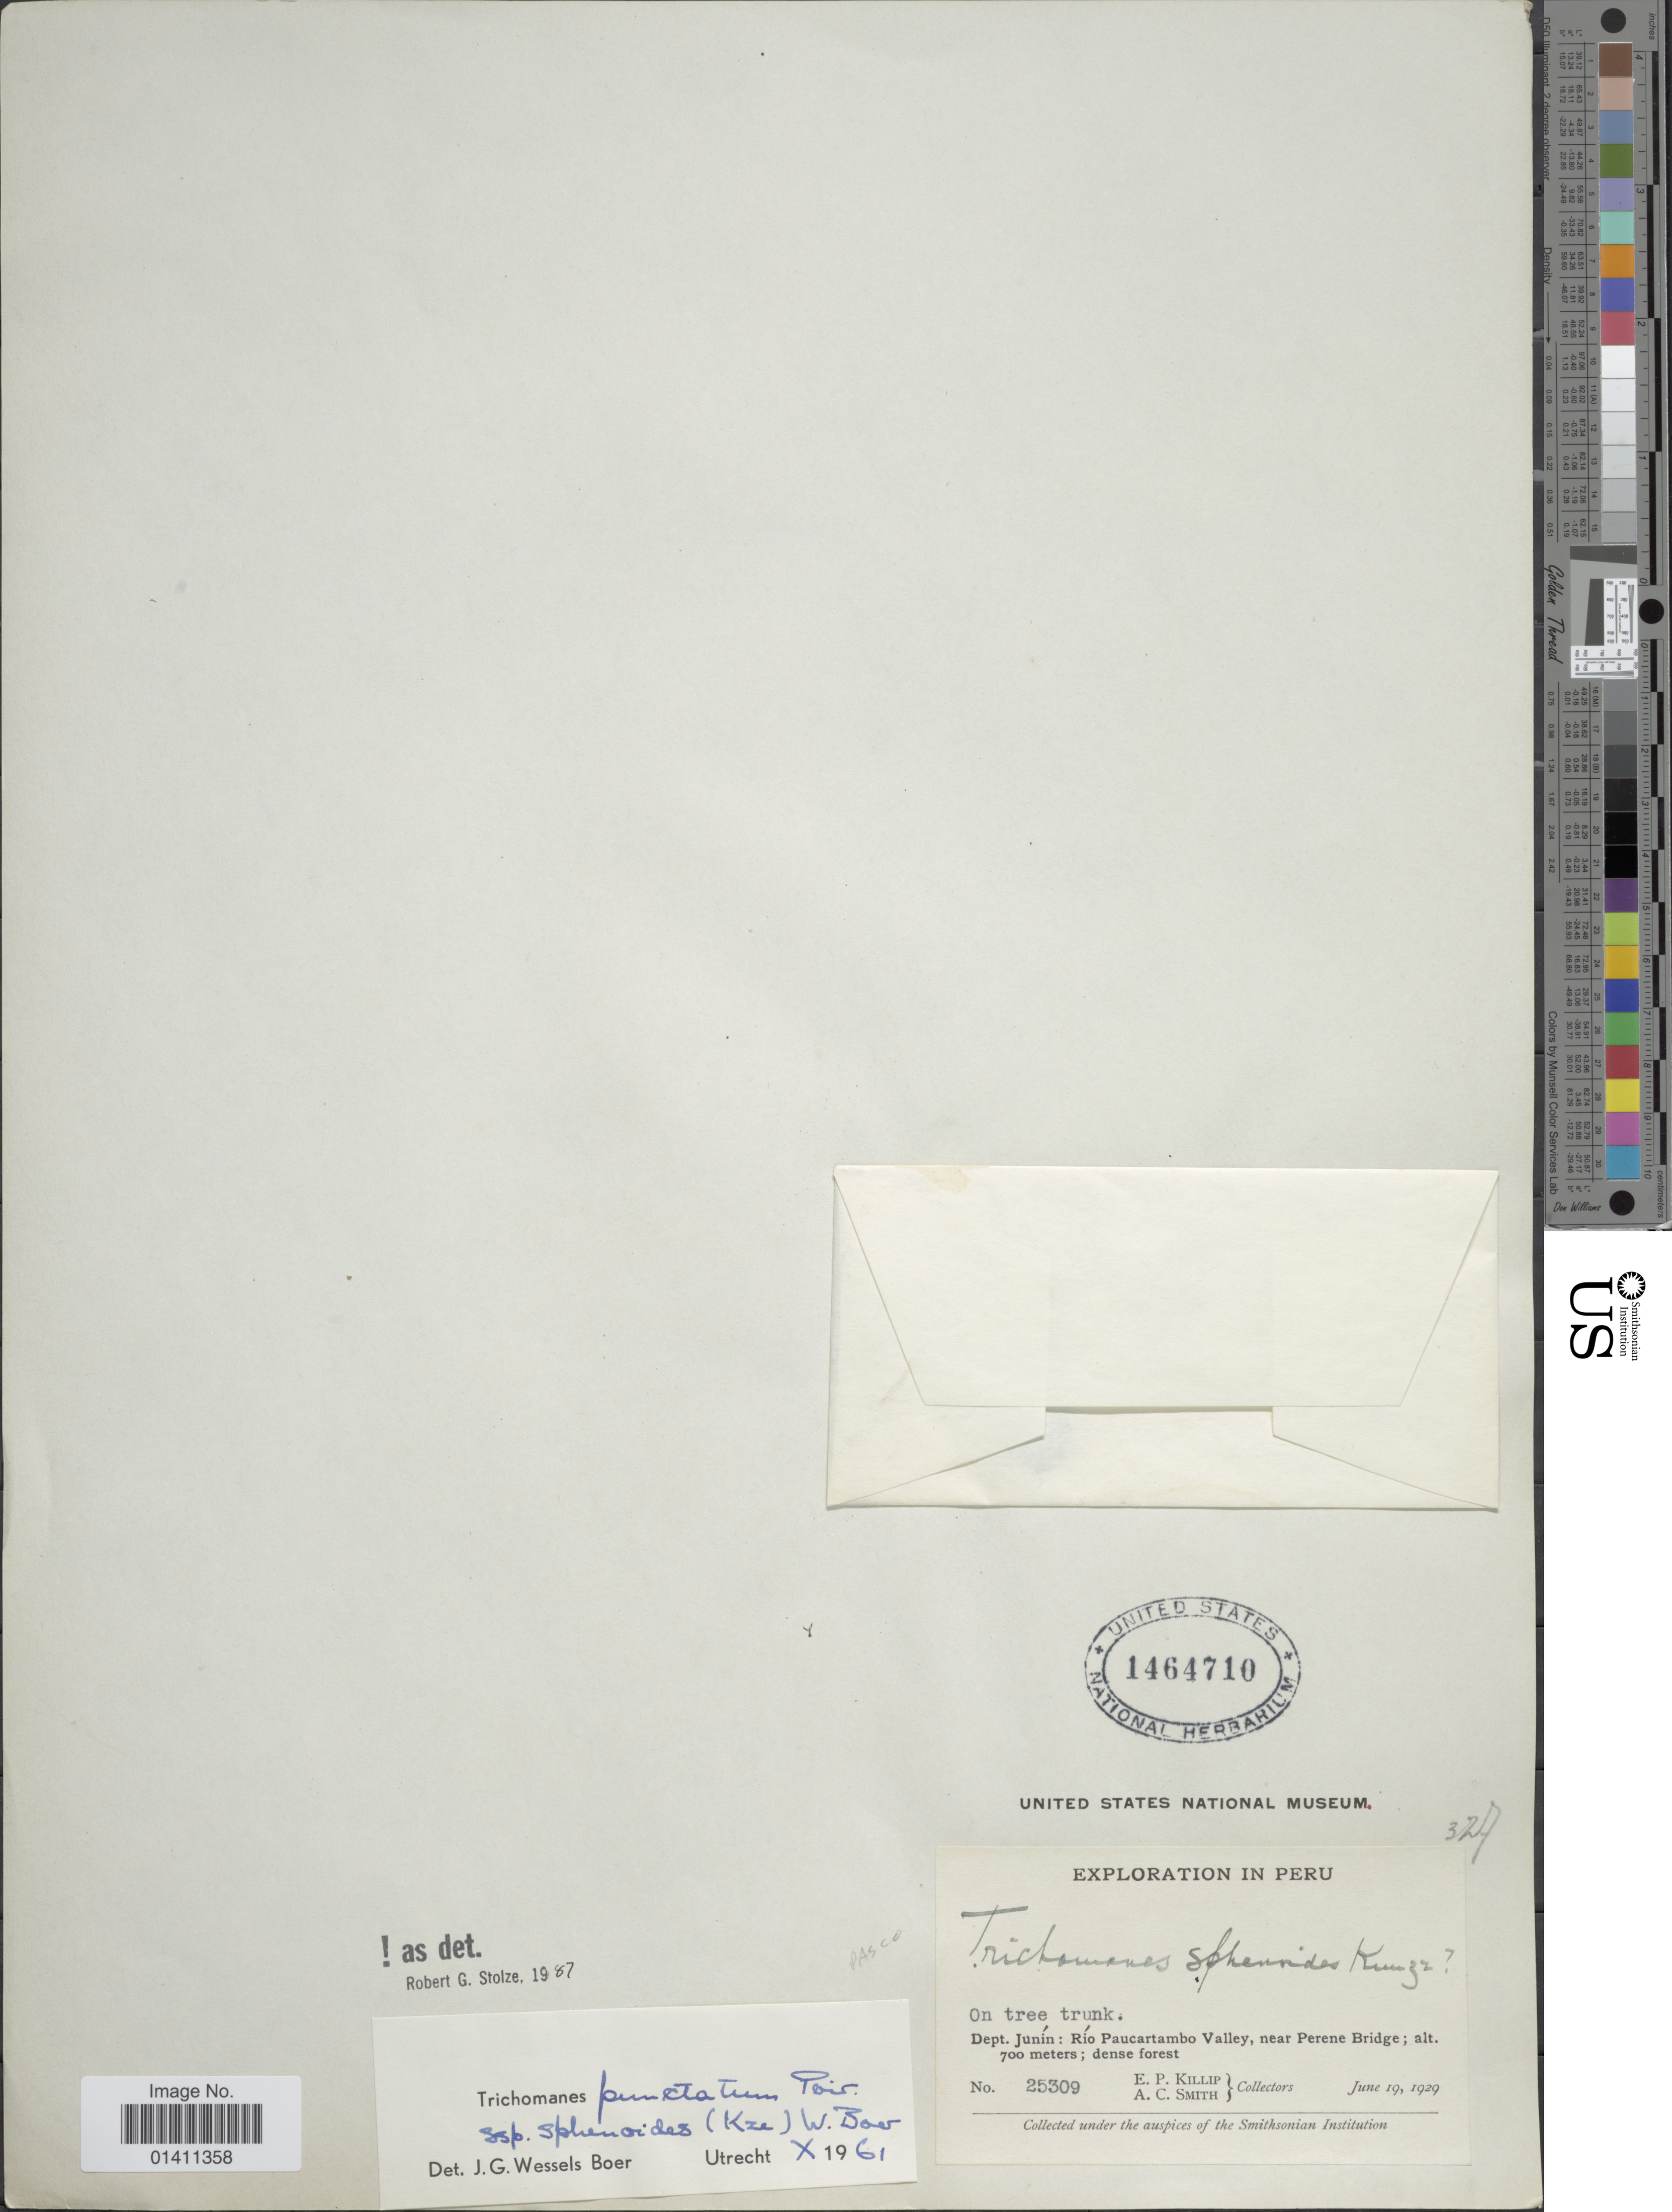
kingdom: Plantae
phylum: Tracheophyta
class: Polypodiopsida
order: Hymenophyllales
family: Hymenophyllaceae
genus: Didymoglossum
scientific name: Didymoglossum punctatum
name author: (Poir.) Desv.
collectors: E. P. Killip & A. C. Smith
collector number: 25309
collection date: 1929-06-19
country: Peru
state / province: Junín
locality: Rio Paucartambo Valley, near Perene Bridge.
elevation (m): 700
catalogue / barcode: US 1464710